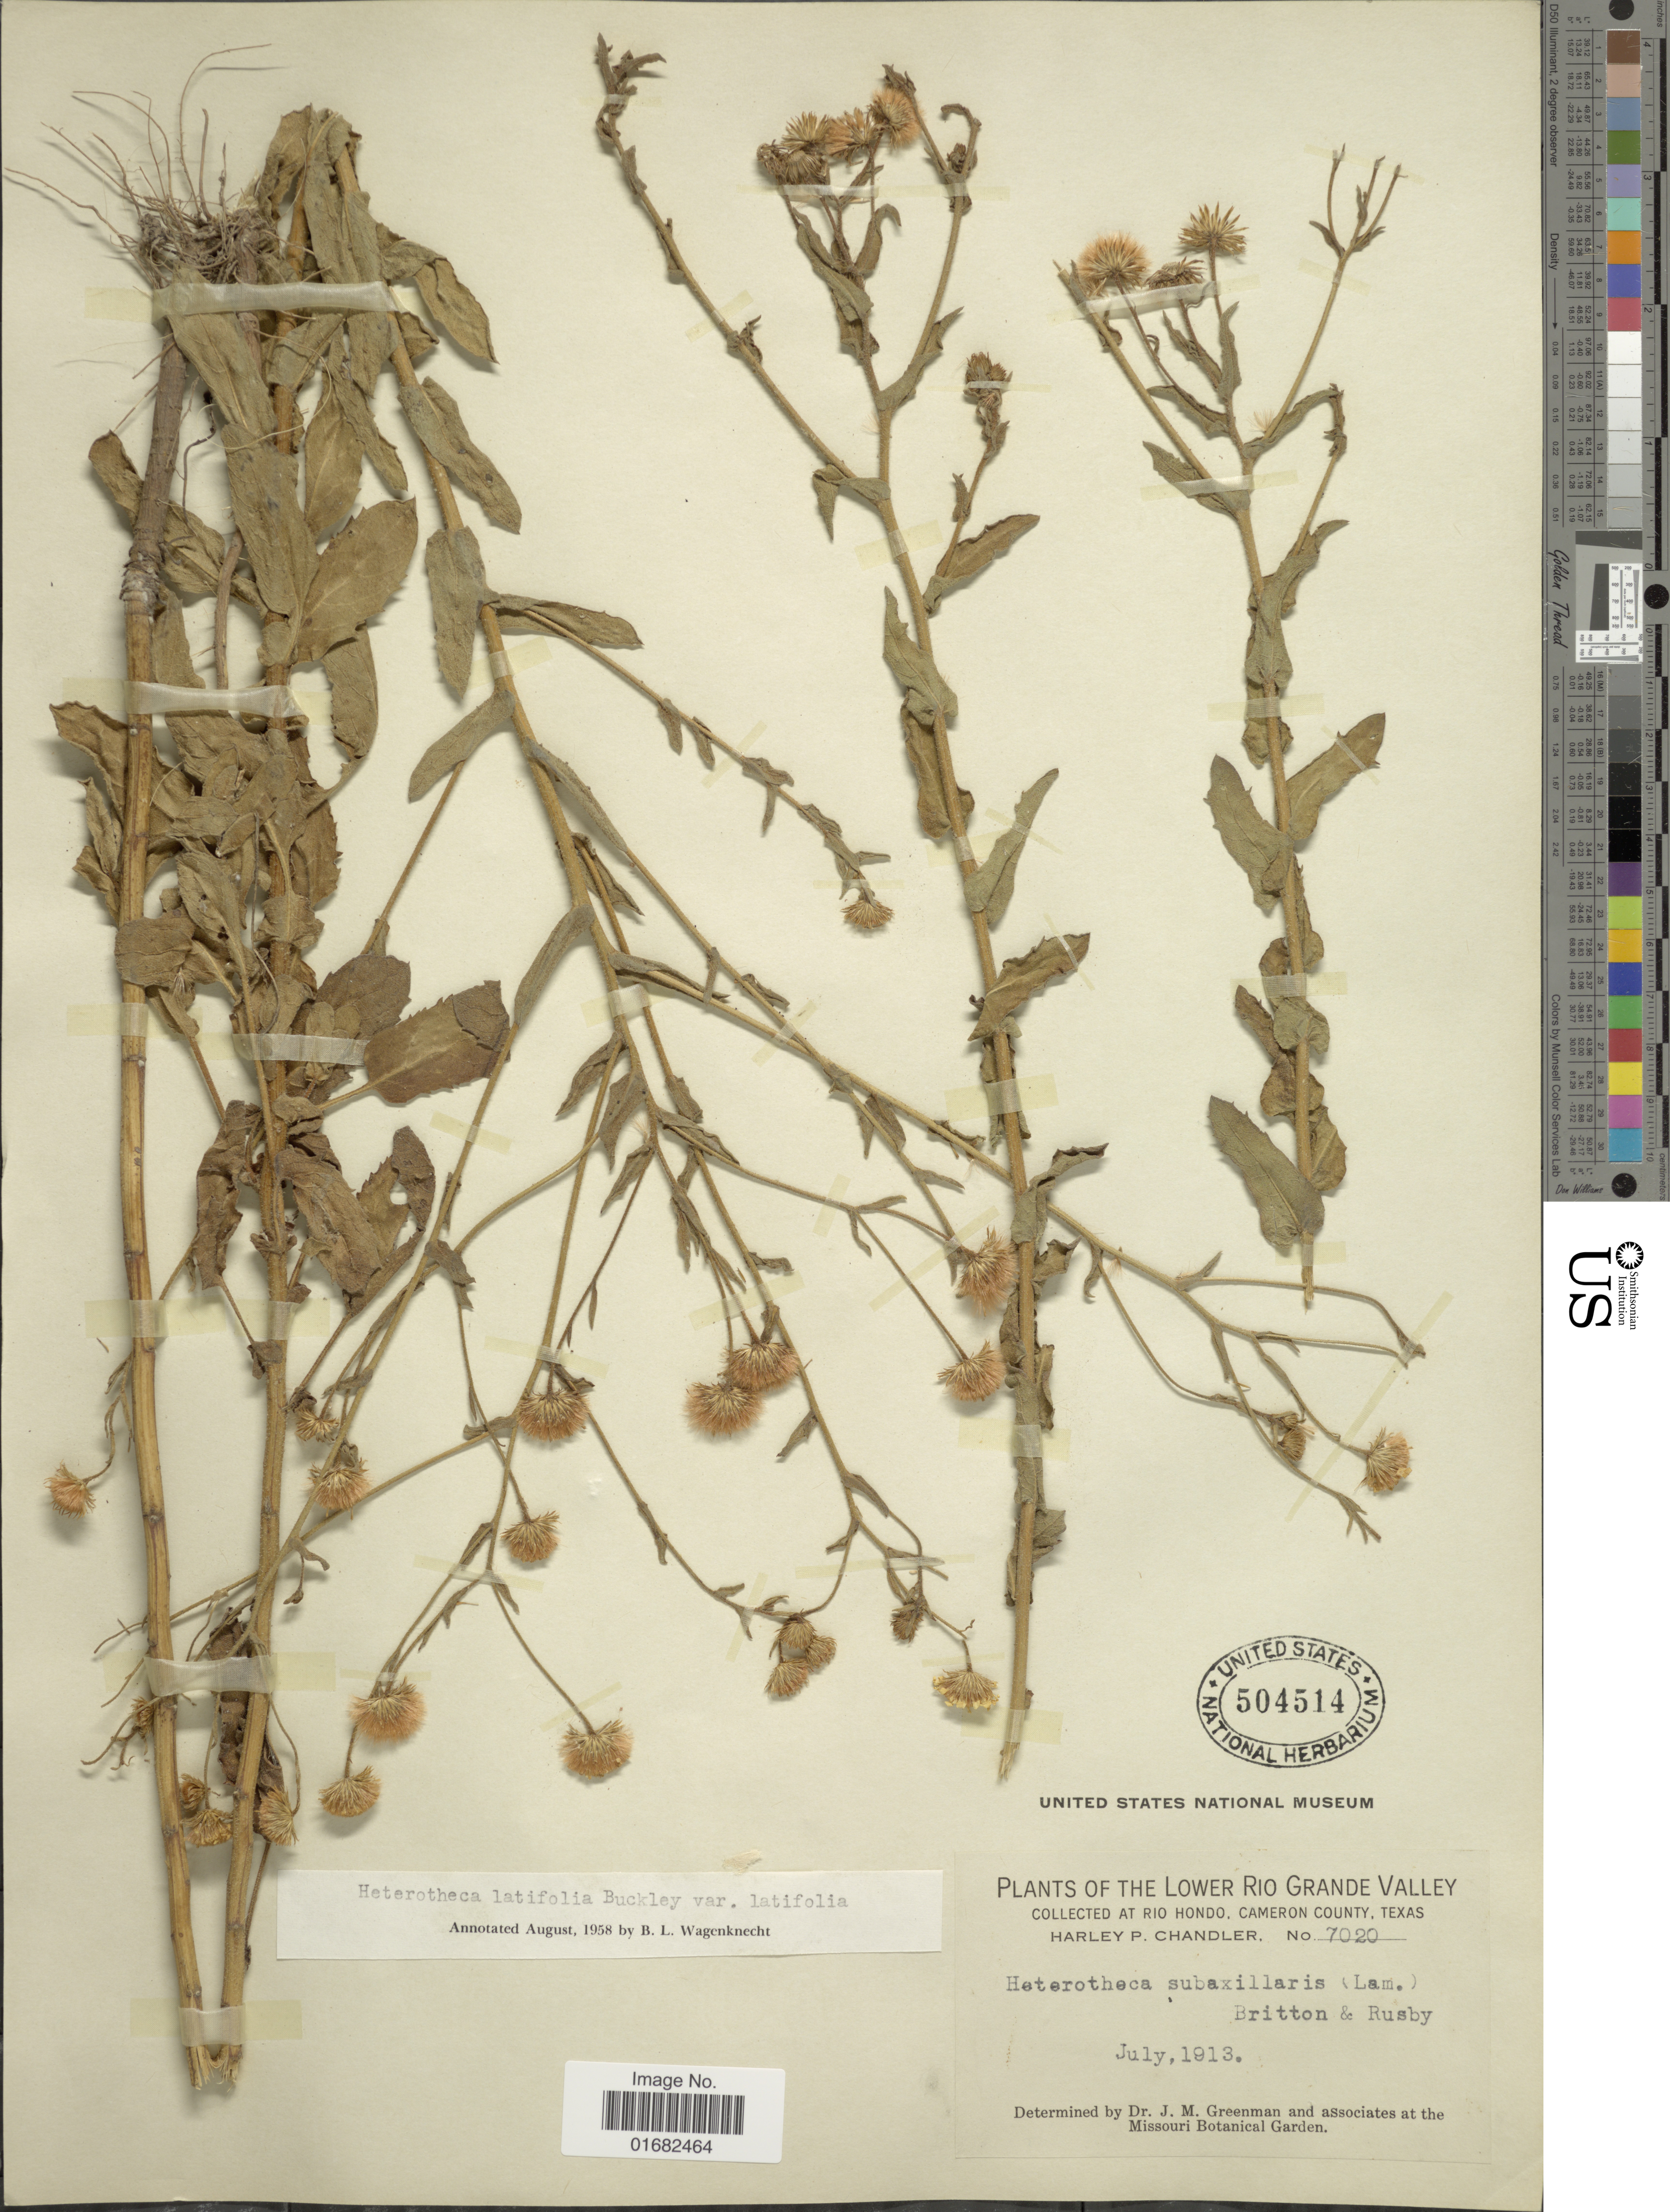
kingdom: Plantae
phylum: Tracheophyta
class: Magnoliopsida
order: Asterales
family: Asteraceae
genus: Heterotheca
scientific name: Heterotheca latifolia var. latifolia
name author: Buckley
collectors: H. Chandler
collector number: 7020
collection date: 1913-07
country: United States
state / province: Texas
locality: Lower Rio Grande Valley. Rio Hondo, Cameron County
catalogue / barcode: US 504514